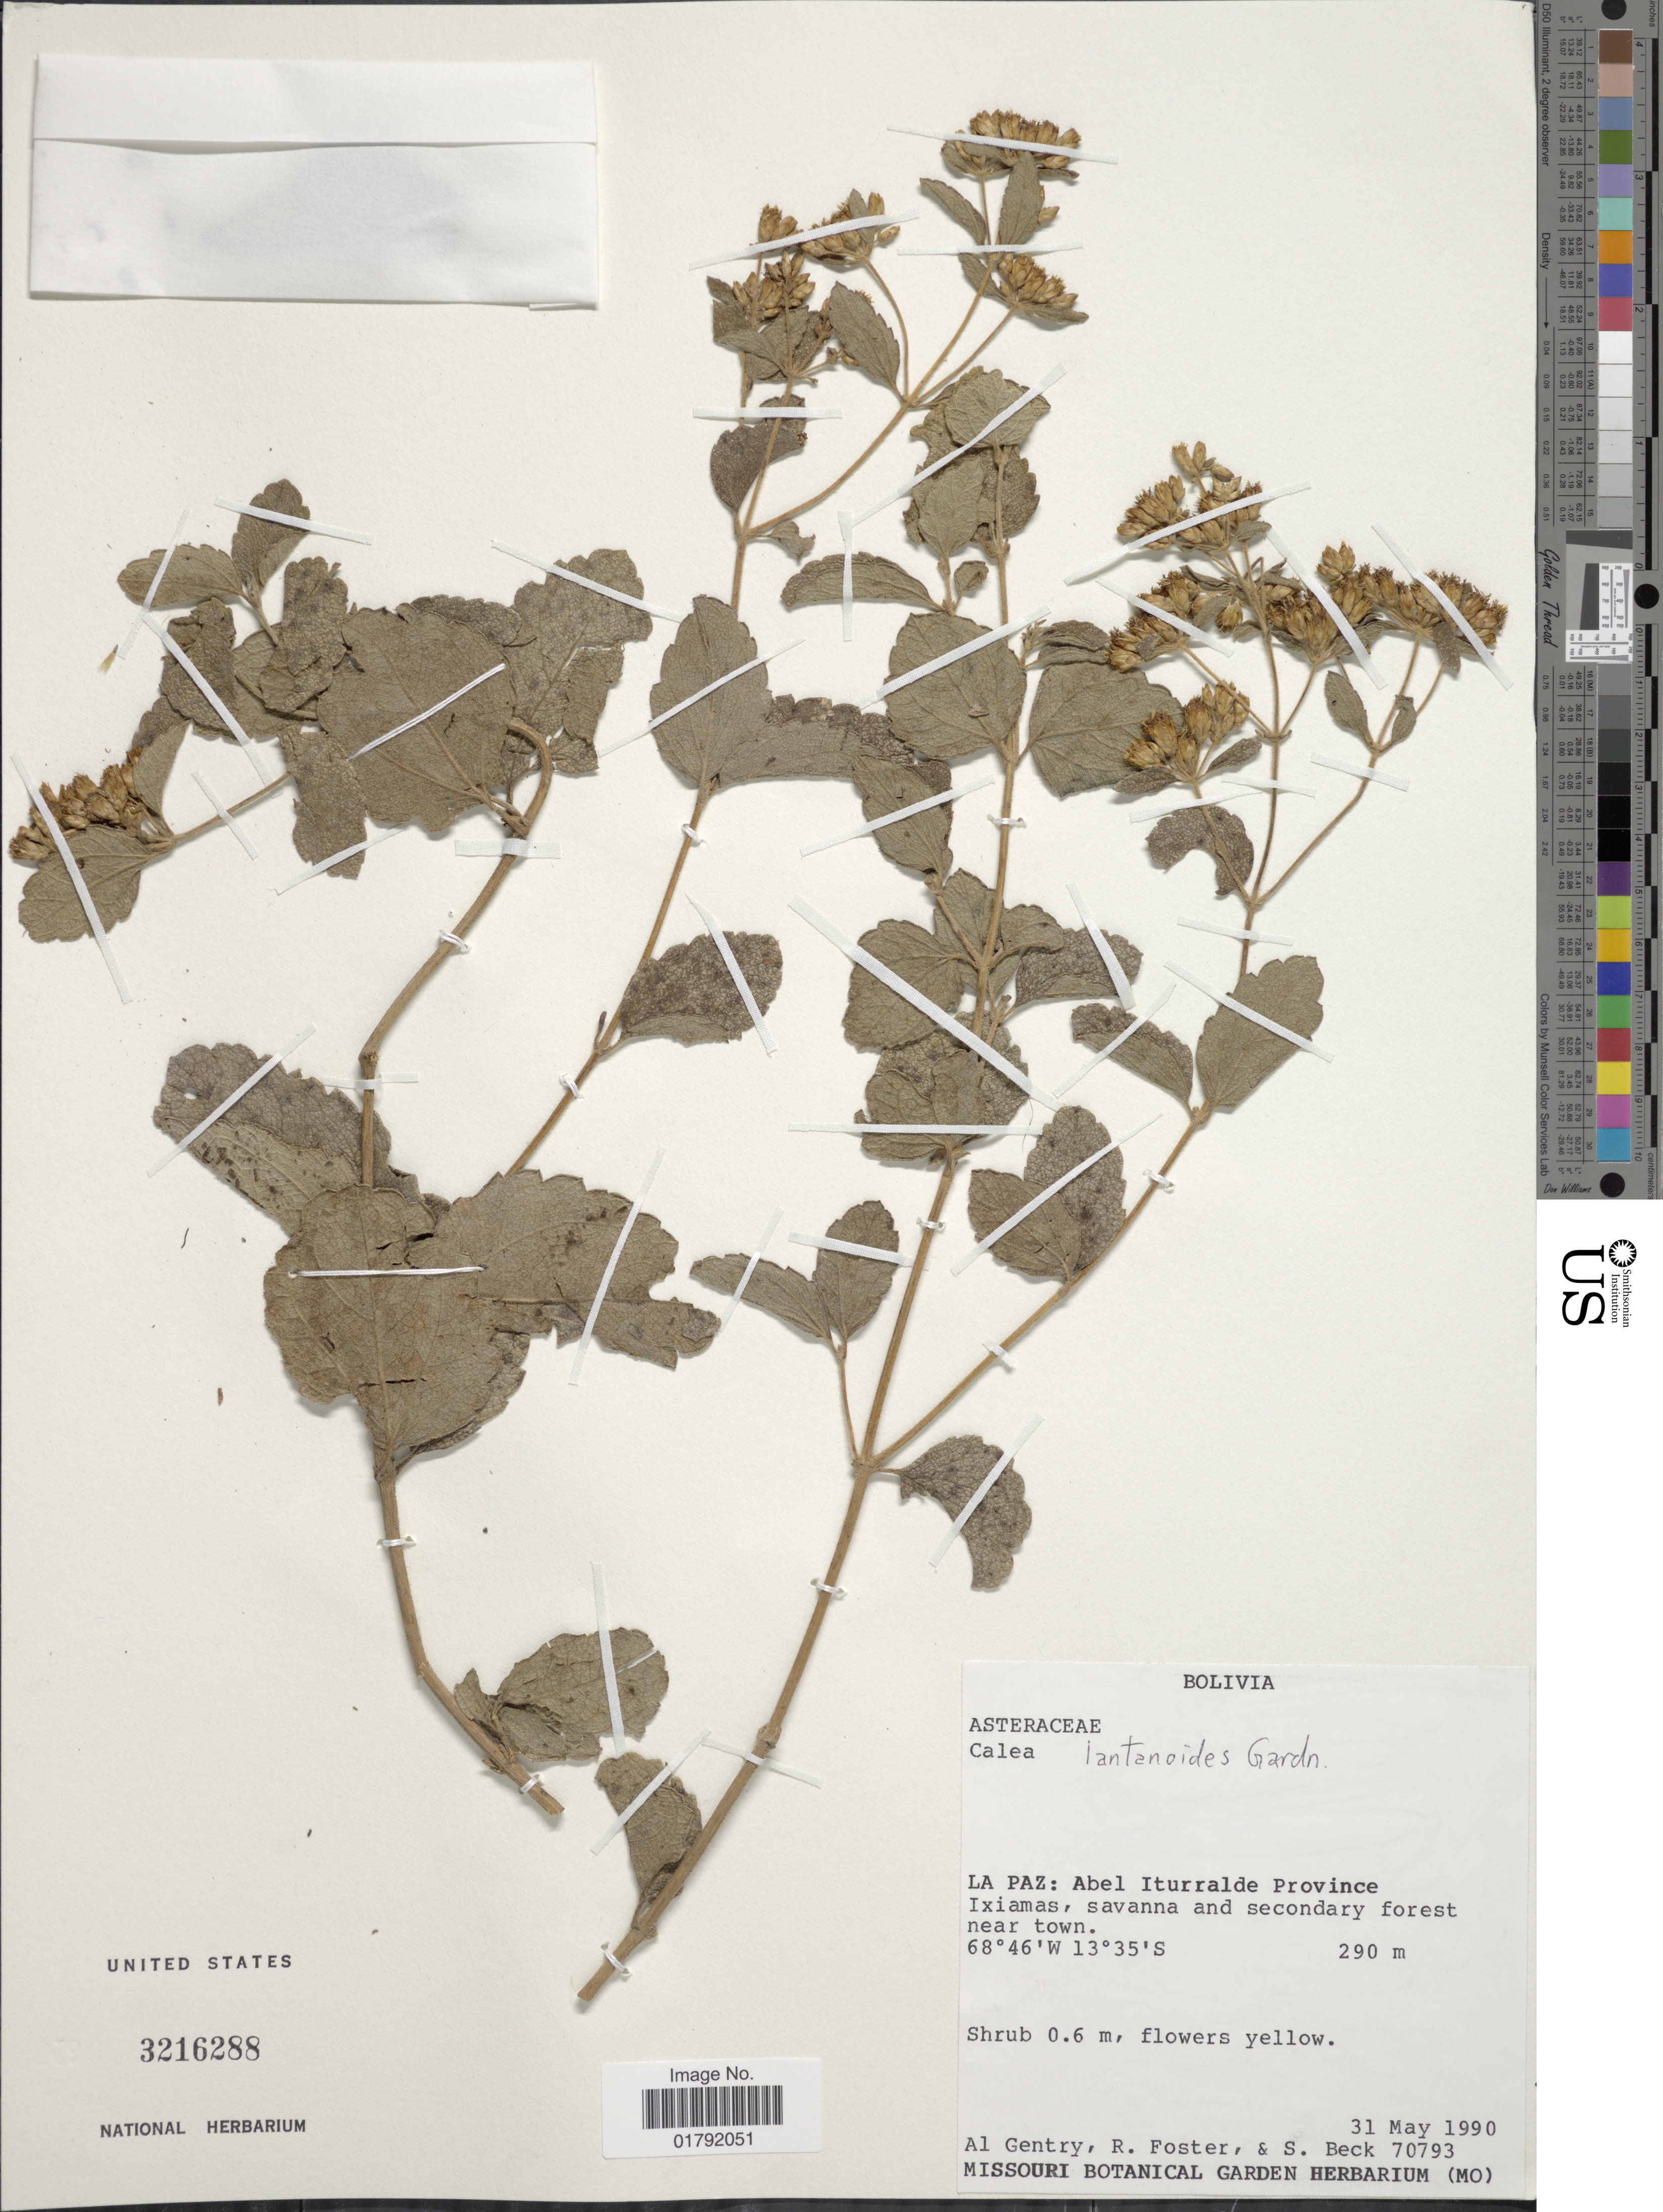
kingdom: Plantae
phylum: Tracheophyta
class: Magnoliopsida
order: Asterales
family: Asteraceae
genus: Calea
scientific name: Calea lantanoides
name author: Gardner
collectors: A. H. Gentry, R. Foster & S. G. Beck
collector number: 70793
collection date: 1990-05-31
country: Bolivia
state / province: La Paz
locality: Abel iturralde Province, Ixiamas, savanna and secondary forest near town.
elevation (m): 290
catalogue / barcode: US 3216288